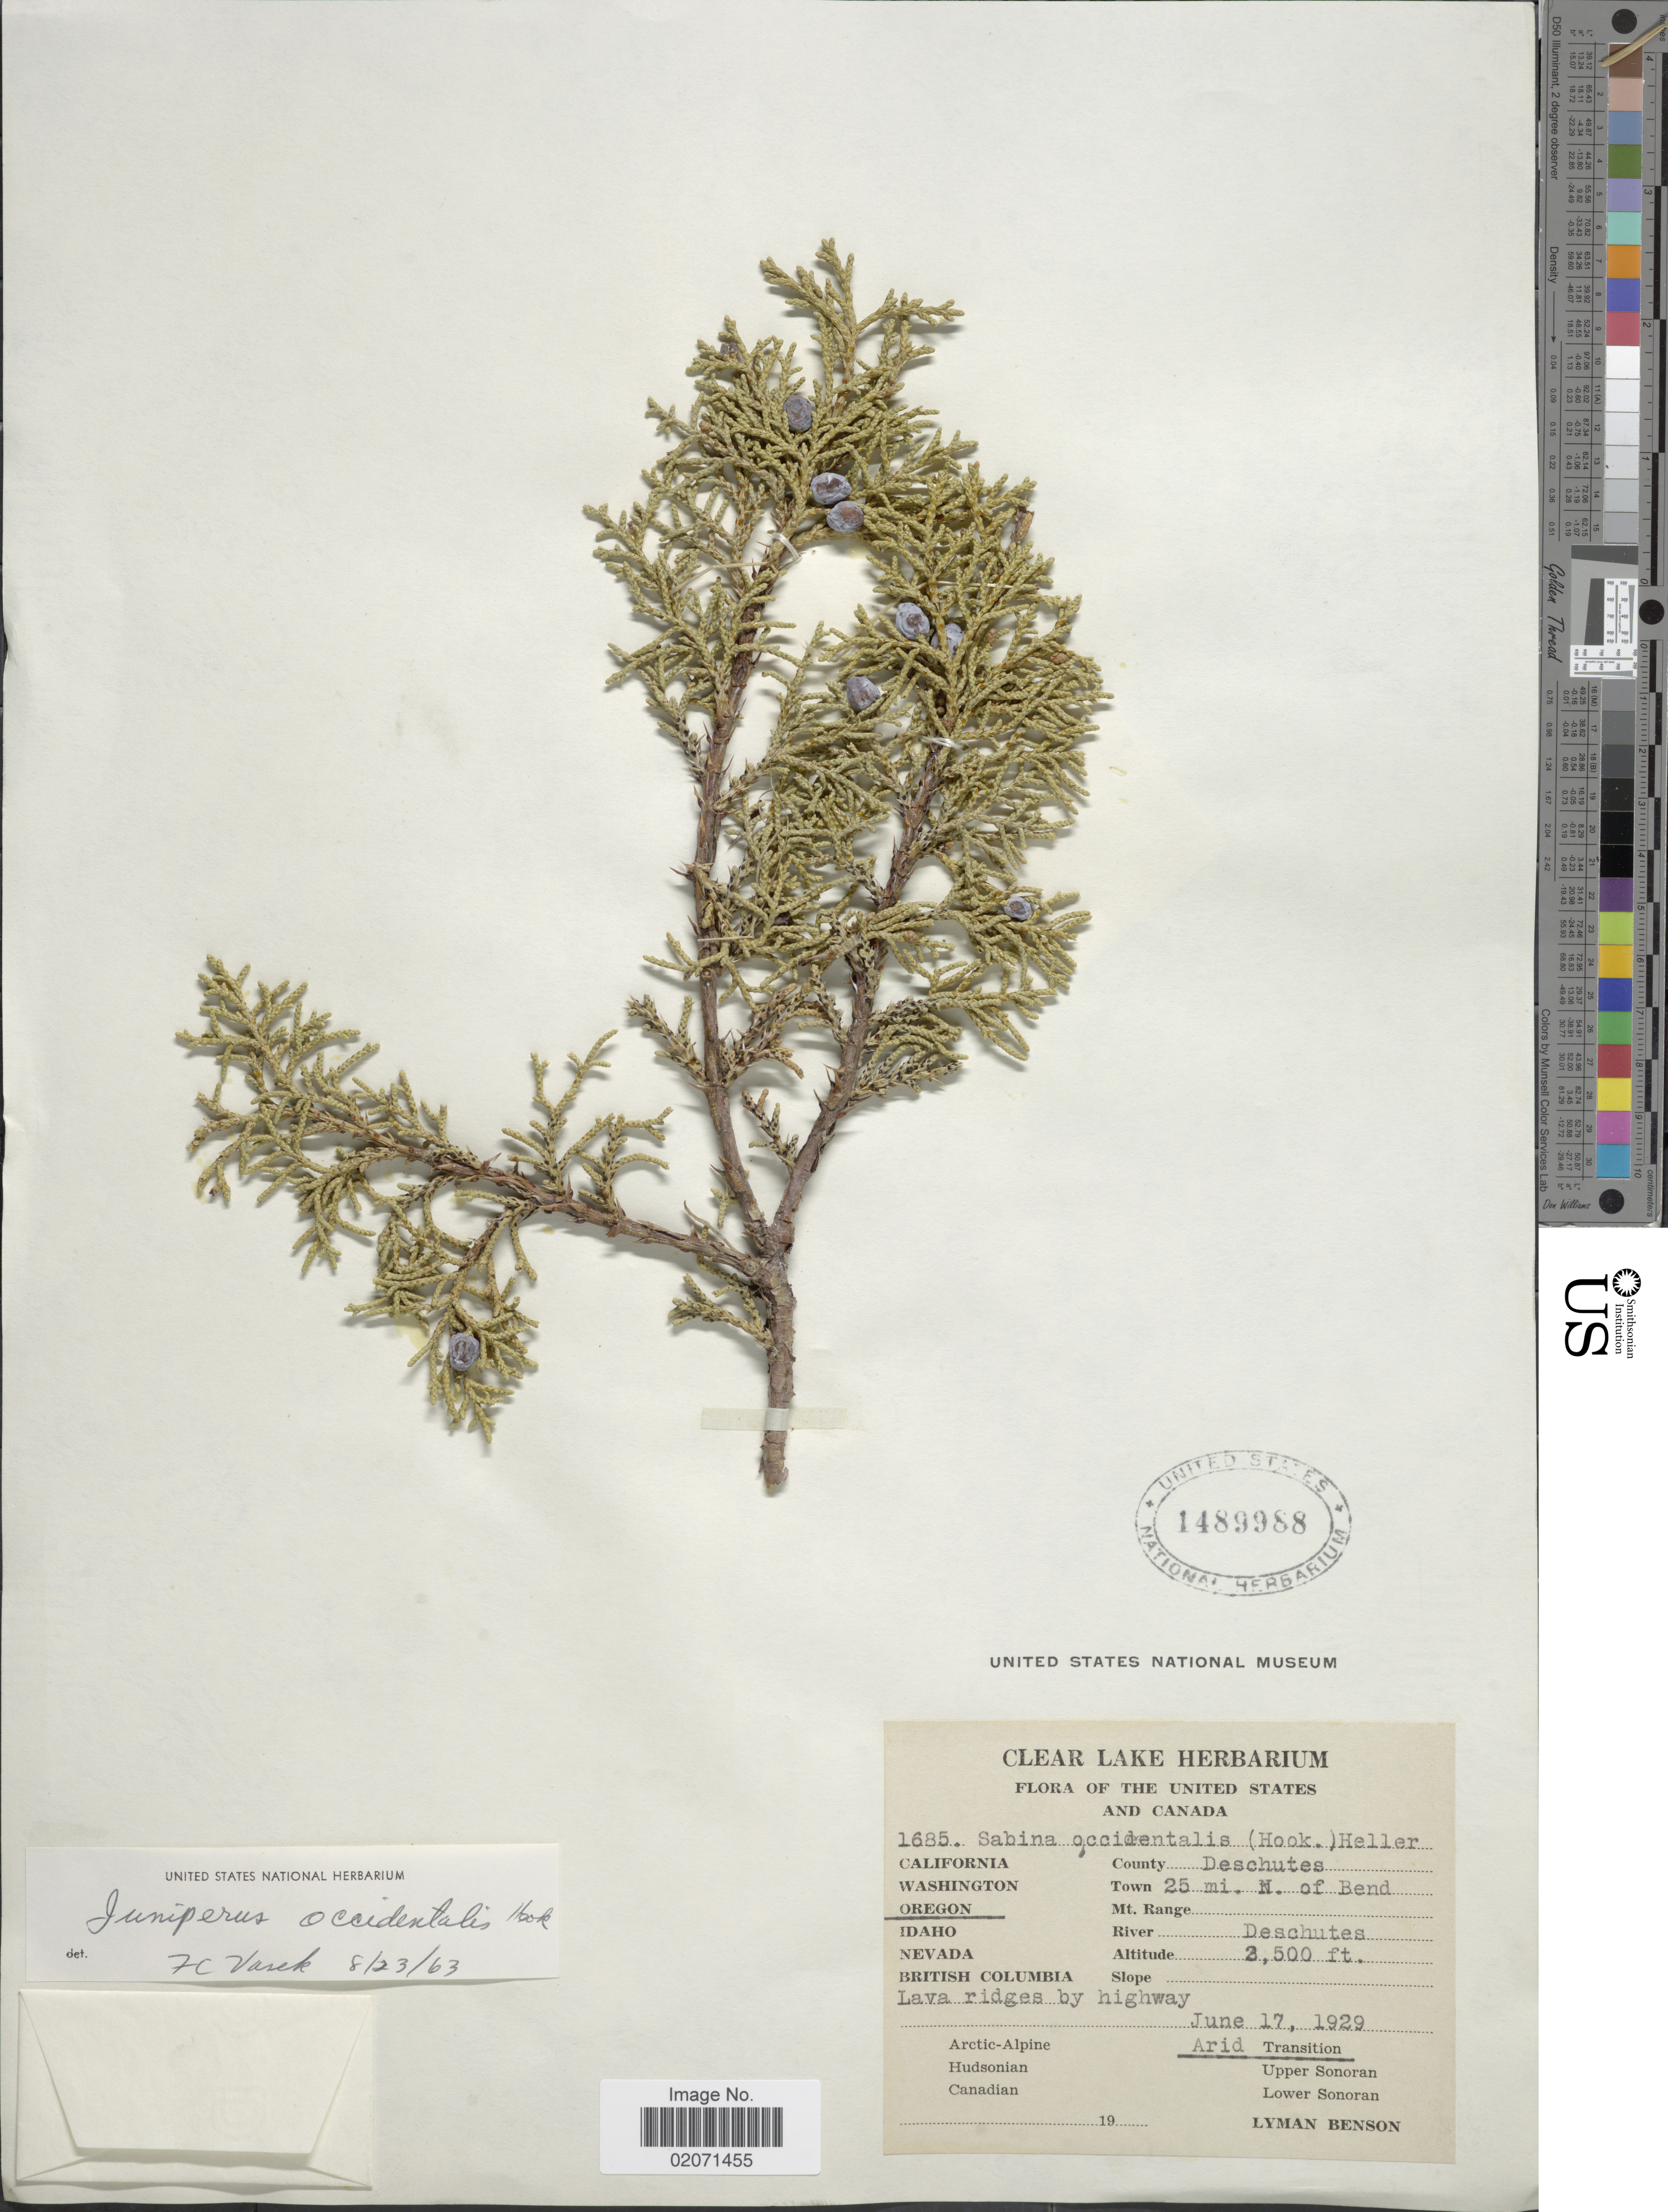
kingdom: Plantae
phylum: Tracheophyta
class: Pinopsida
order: Pinales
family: Cupressaceae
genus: Juniperus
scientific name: Juniperus occidentalis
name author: Hook.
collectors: L. D. Benson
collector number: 1685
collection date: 1929-06-17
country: United States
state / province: Oregon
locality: County: Deschutes. Town: 25 mi. N. of Bend. River: Deschutes. Lava ridges by highway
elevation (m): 762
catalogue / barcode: US 1489988